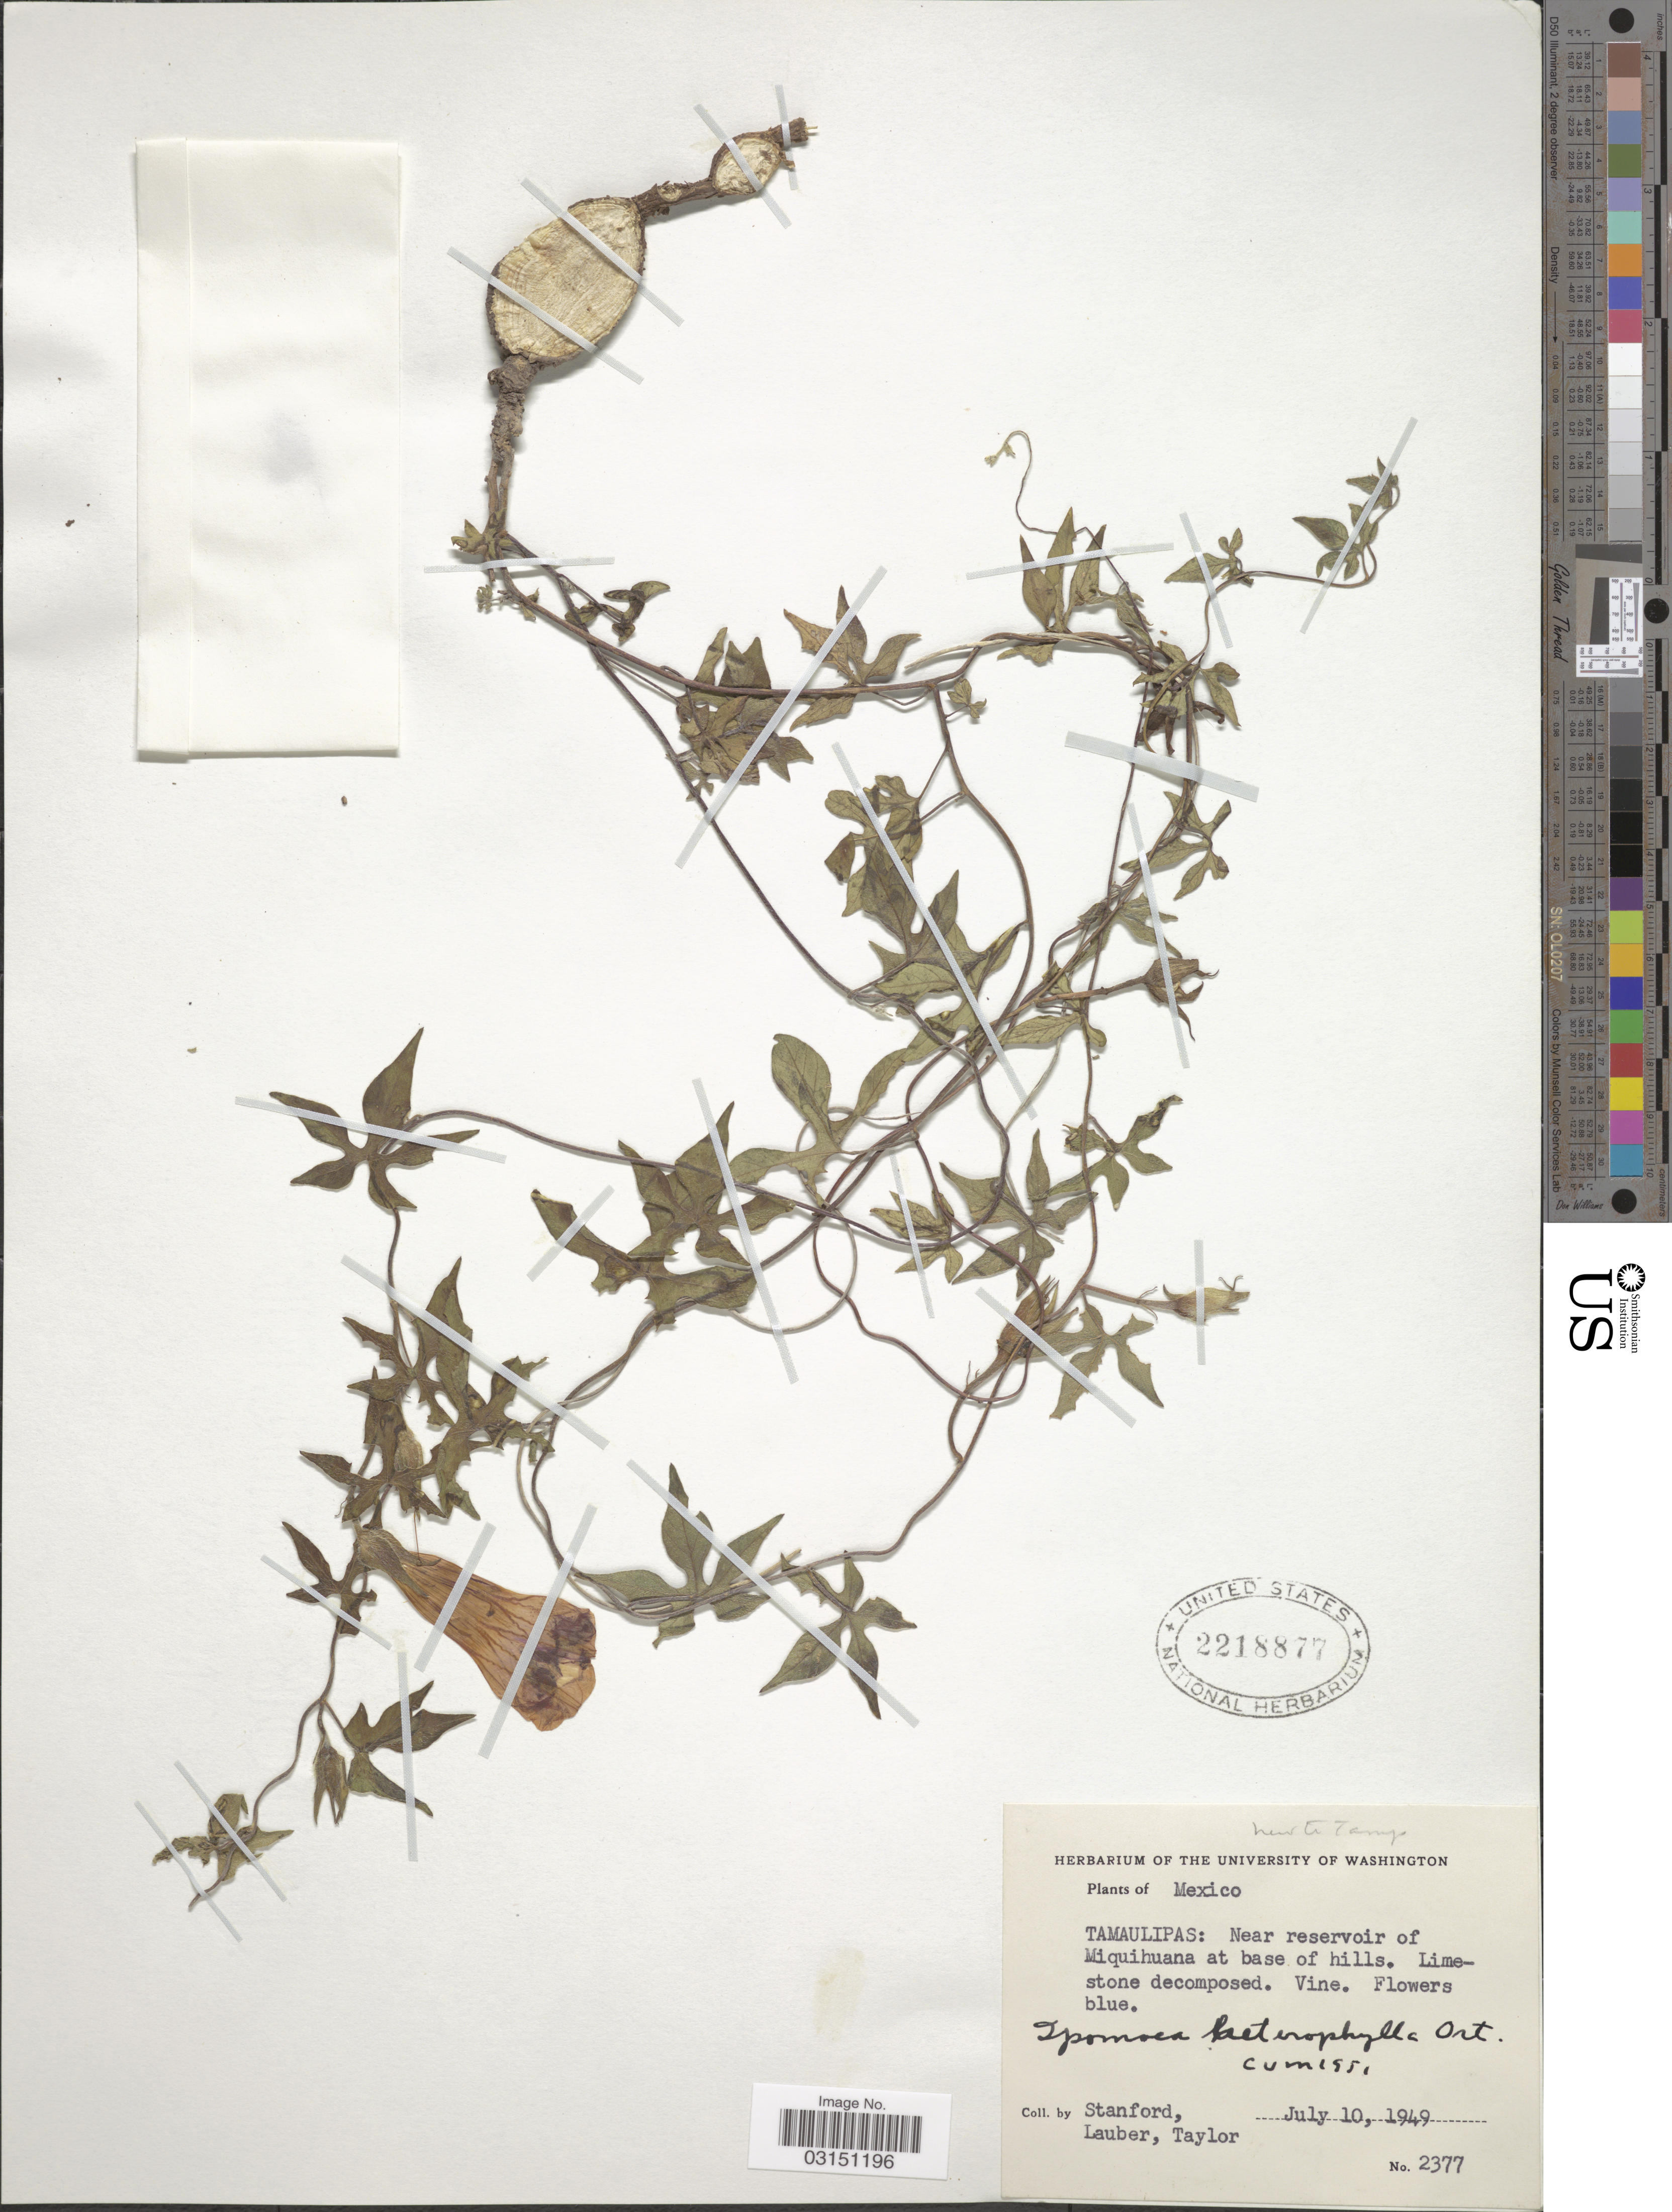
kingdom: Plantae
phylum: Tracheophyta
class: Magnoliopsida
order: Solanales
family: Convolvulaceae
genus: Ipomoea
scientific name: Ipomoea pubescens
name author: Lam.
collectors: -. Stanford, -. Lauber & -. Taylor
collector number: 2377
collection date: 1949-07-10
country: Mexico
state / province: Tamaulipas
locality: Near reservoir of Miquihuana at base of hills.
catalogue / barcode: US 2218877